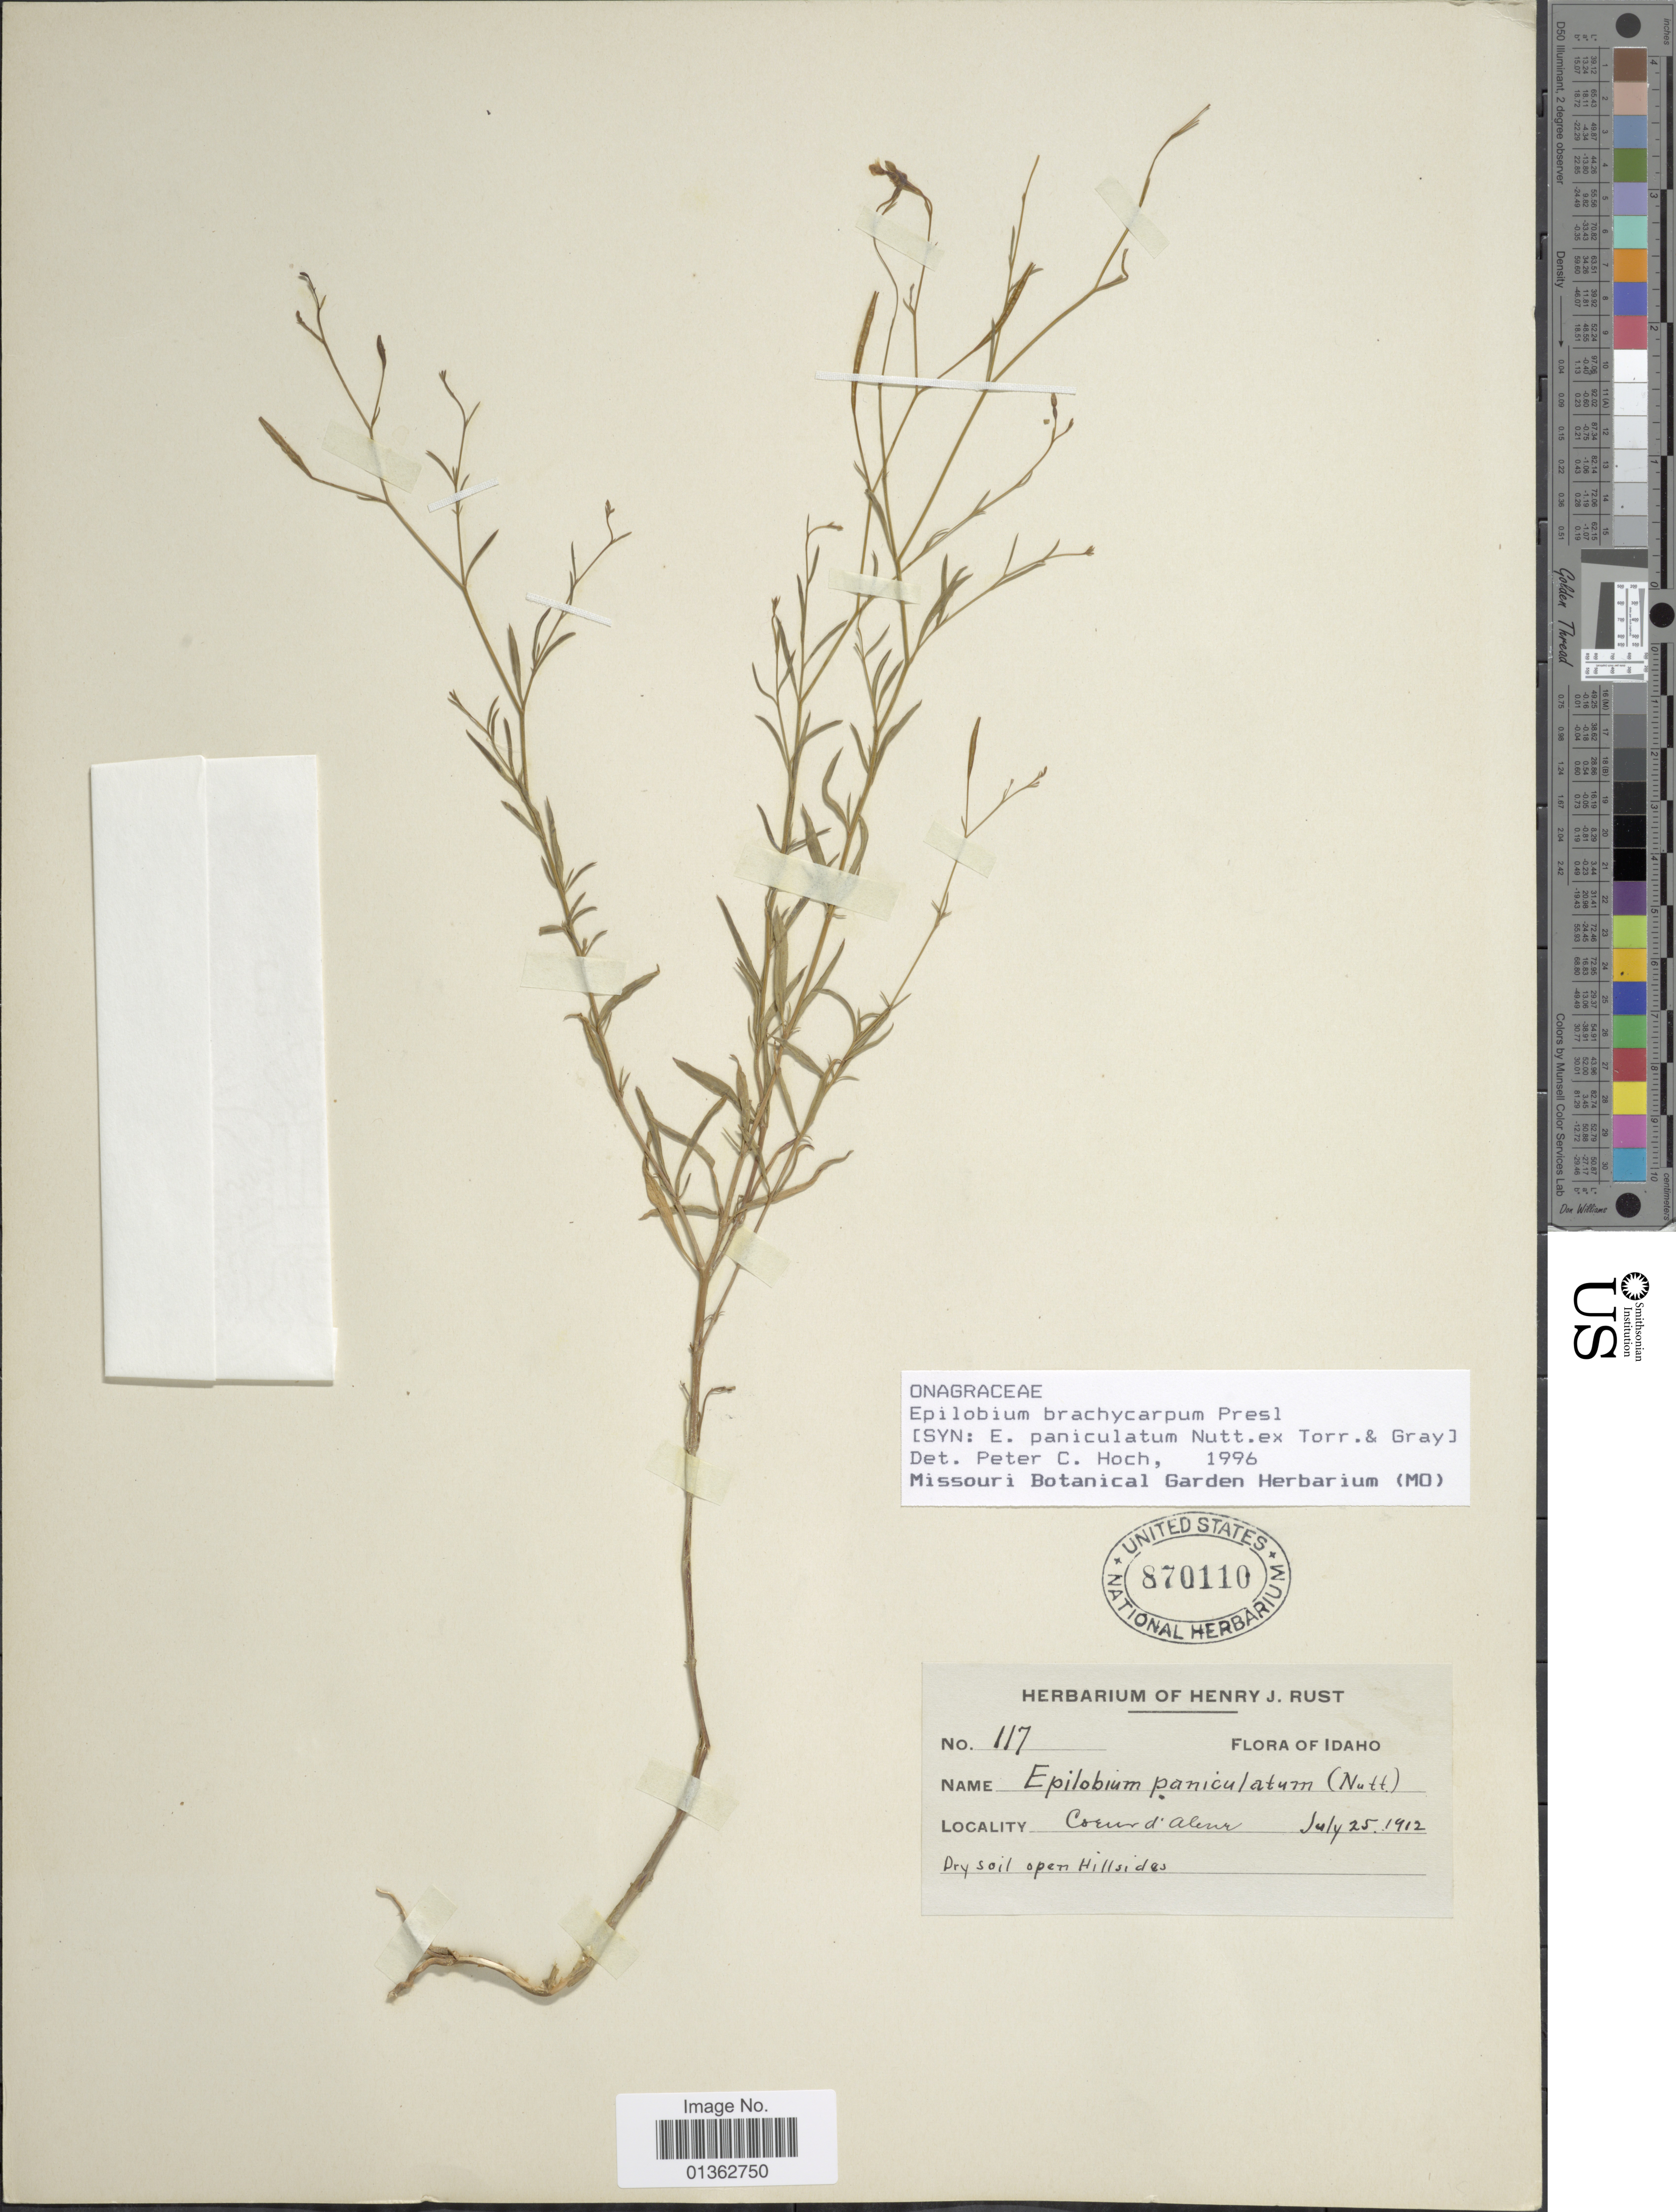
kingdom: Plantae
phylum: Tracheophyta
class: Magnoliopsida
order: Myrtales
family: Onagraceae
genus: Epilobium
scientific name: Epilobium brachycarpum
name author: C. Presl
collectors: ex herb. Henry J. Rust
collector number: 117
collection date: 1912-07-25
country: United States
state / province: Idaho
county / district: Kootenai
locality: Coeur d'Alene.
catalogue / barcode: US 870110